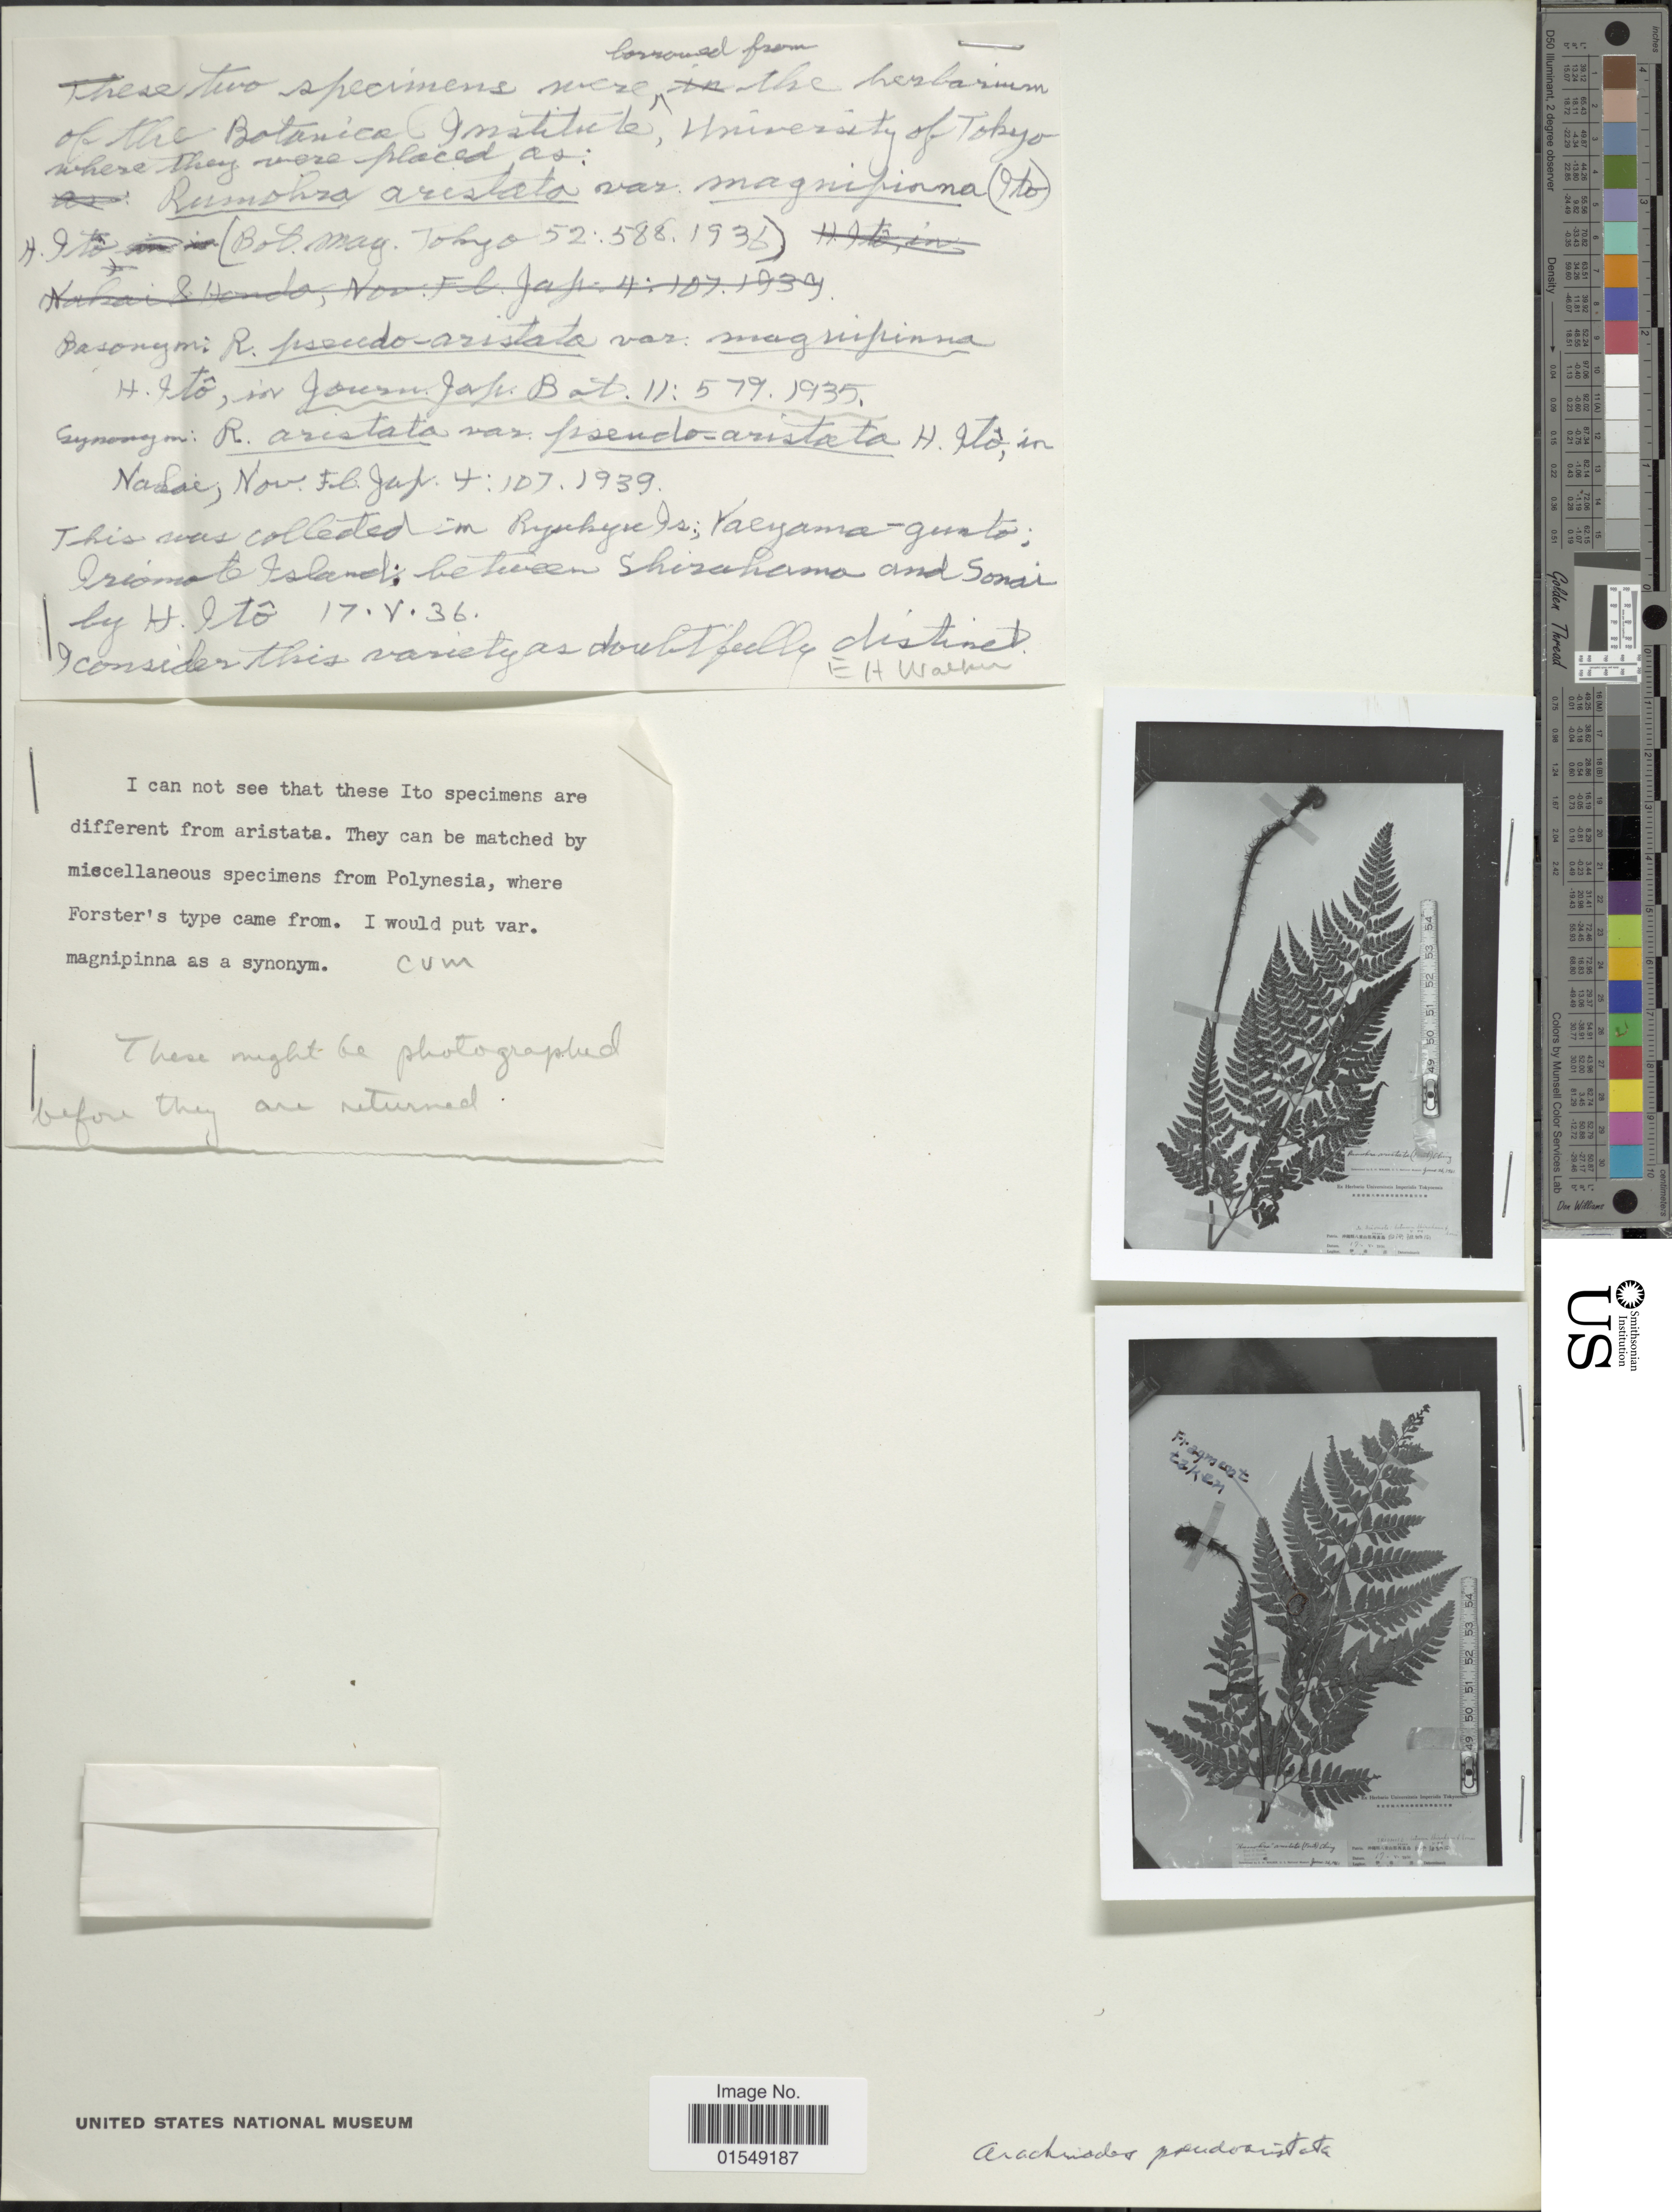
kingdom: Plantae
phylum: Tracheophyta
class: Polypodiopsida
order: Polypodiales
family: Dryopteridaceae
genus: Arachniodes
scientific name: Arachniodes pseudoaristata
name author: (Tagawa) Ohwi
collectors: H. Itô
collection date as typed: Transcribed d/m/y: 17/5/36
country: Japan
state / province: Okinawa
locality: Ruykyu Is.: Yaeyama-gun to Iriomote Island; between Shirahama and Sonai.